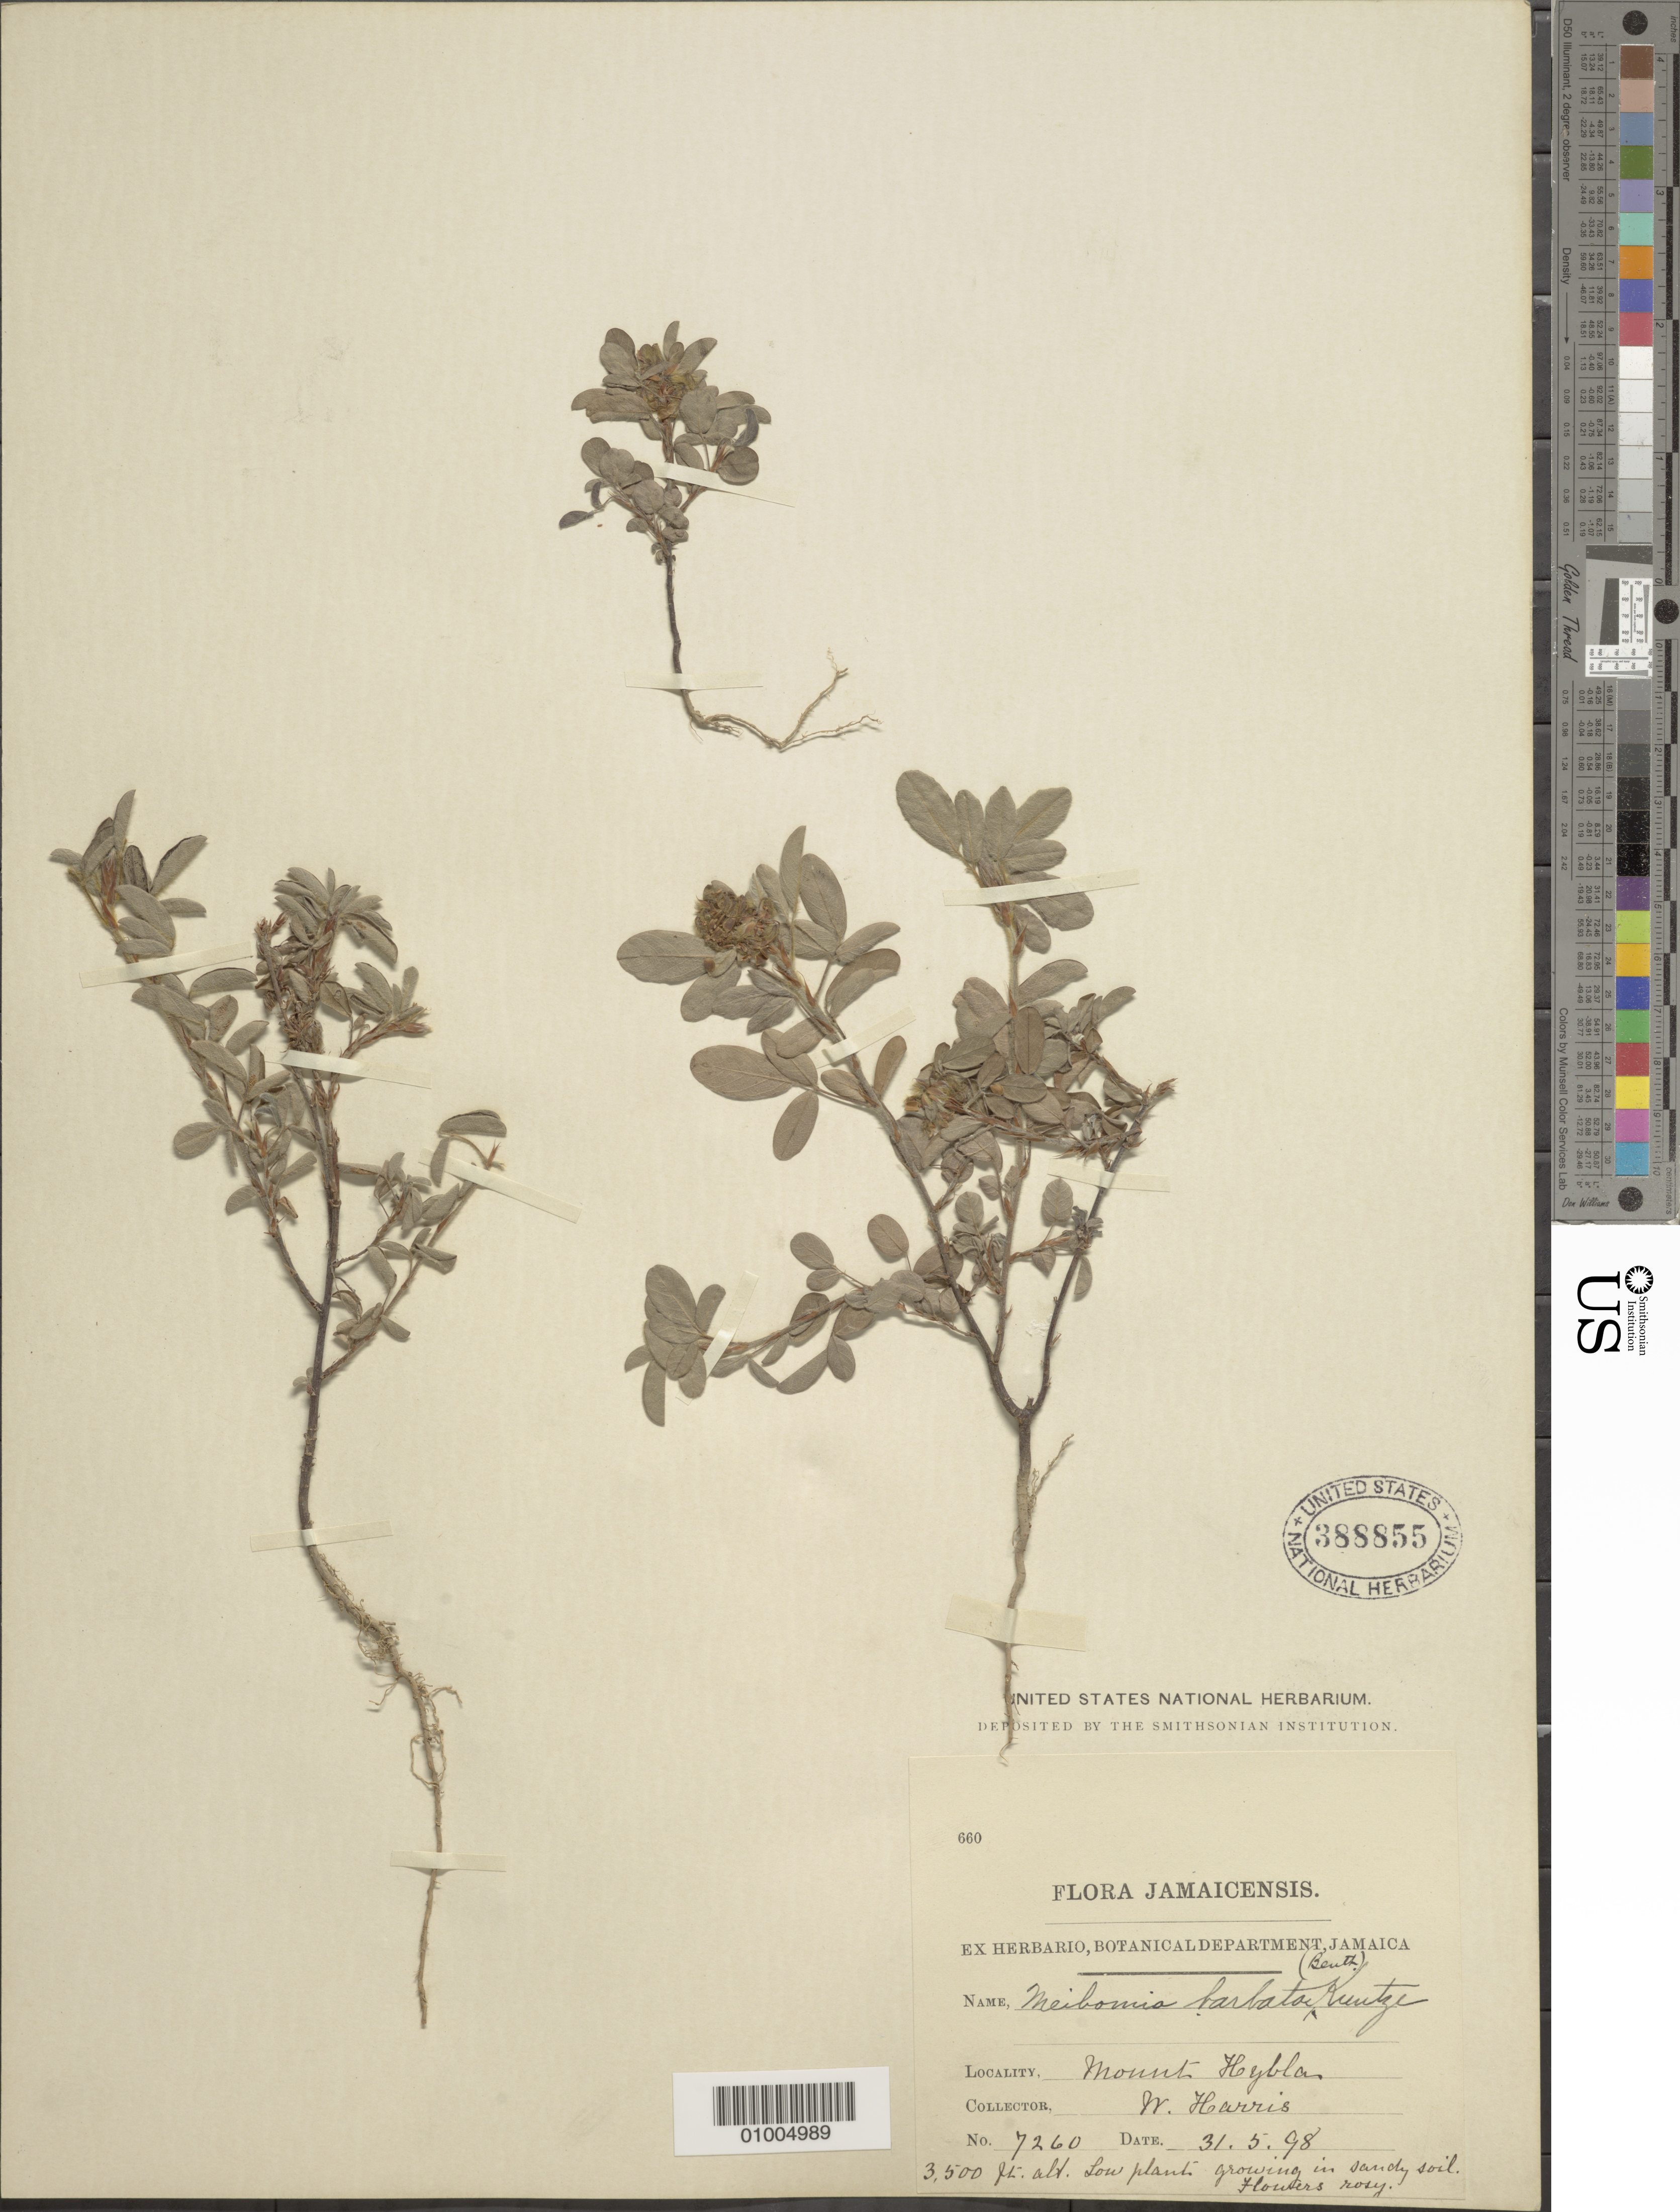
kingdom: Plantae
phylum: Tracheophyta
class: Magnoliopsida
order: Fabales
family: Fabaceae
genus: Grona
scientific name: Grona barbata var. barbata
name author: (L.) H. Ohashi & K. Ohashi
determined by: Strong, Mark T., (BOT), Smithsonian Institution - National Museum of Natural History (UNITED STATES)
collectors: W. H. Harris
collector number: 7260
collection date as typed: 31 May 1898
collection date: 1898-05-31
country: Jamaica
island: Jamaica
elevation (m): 1067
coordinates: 0 N, 0 E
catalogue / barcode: US 388855